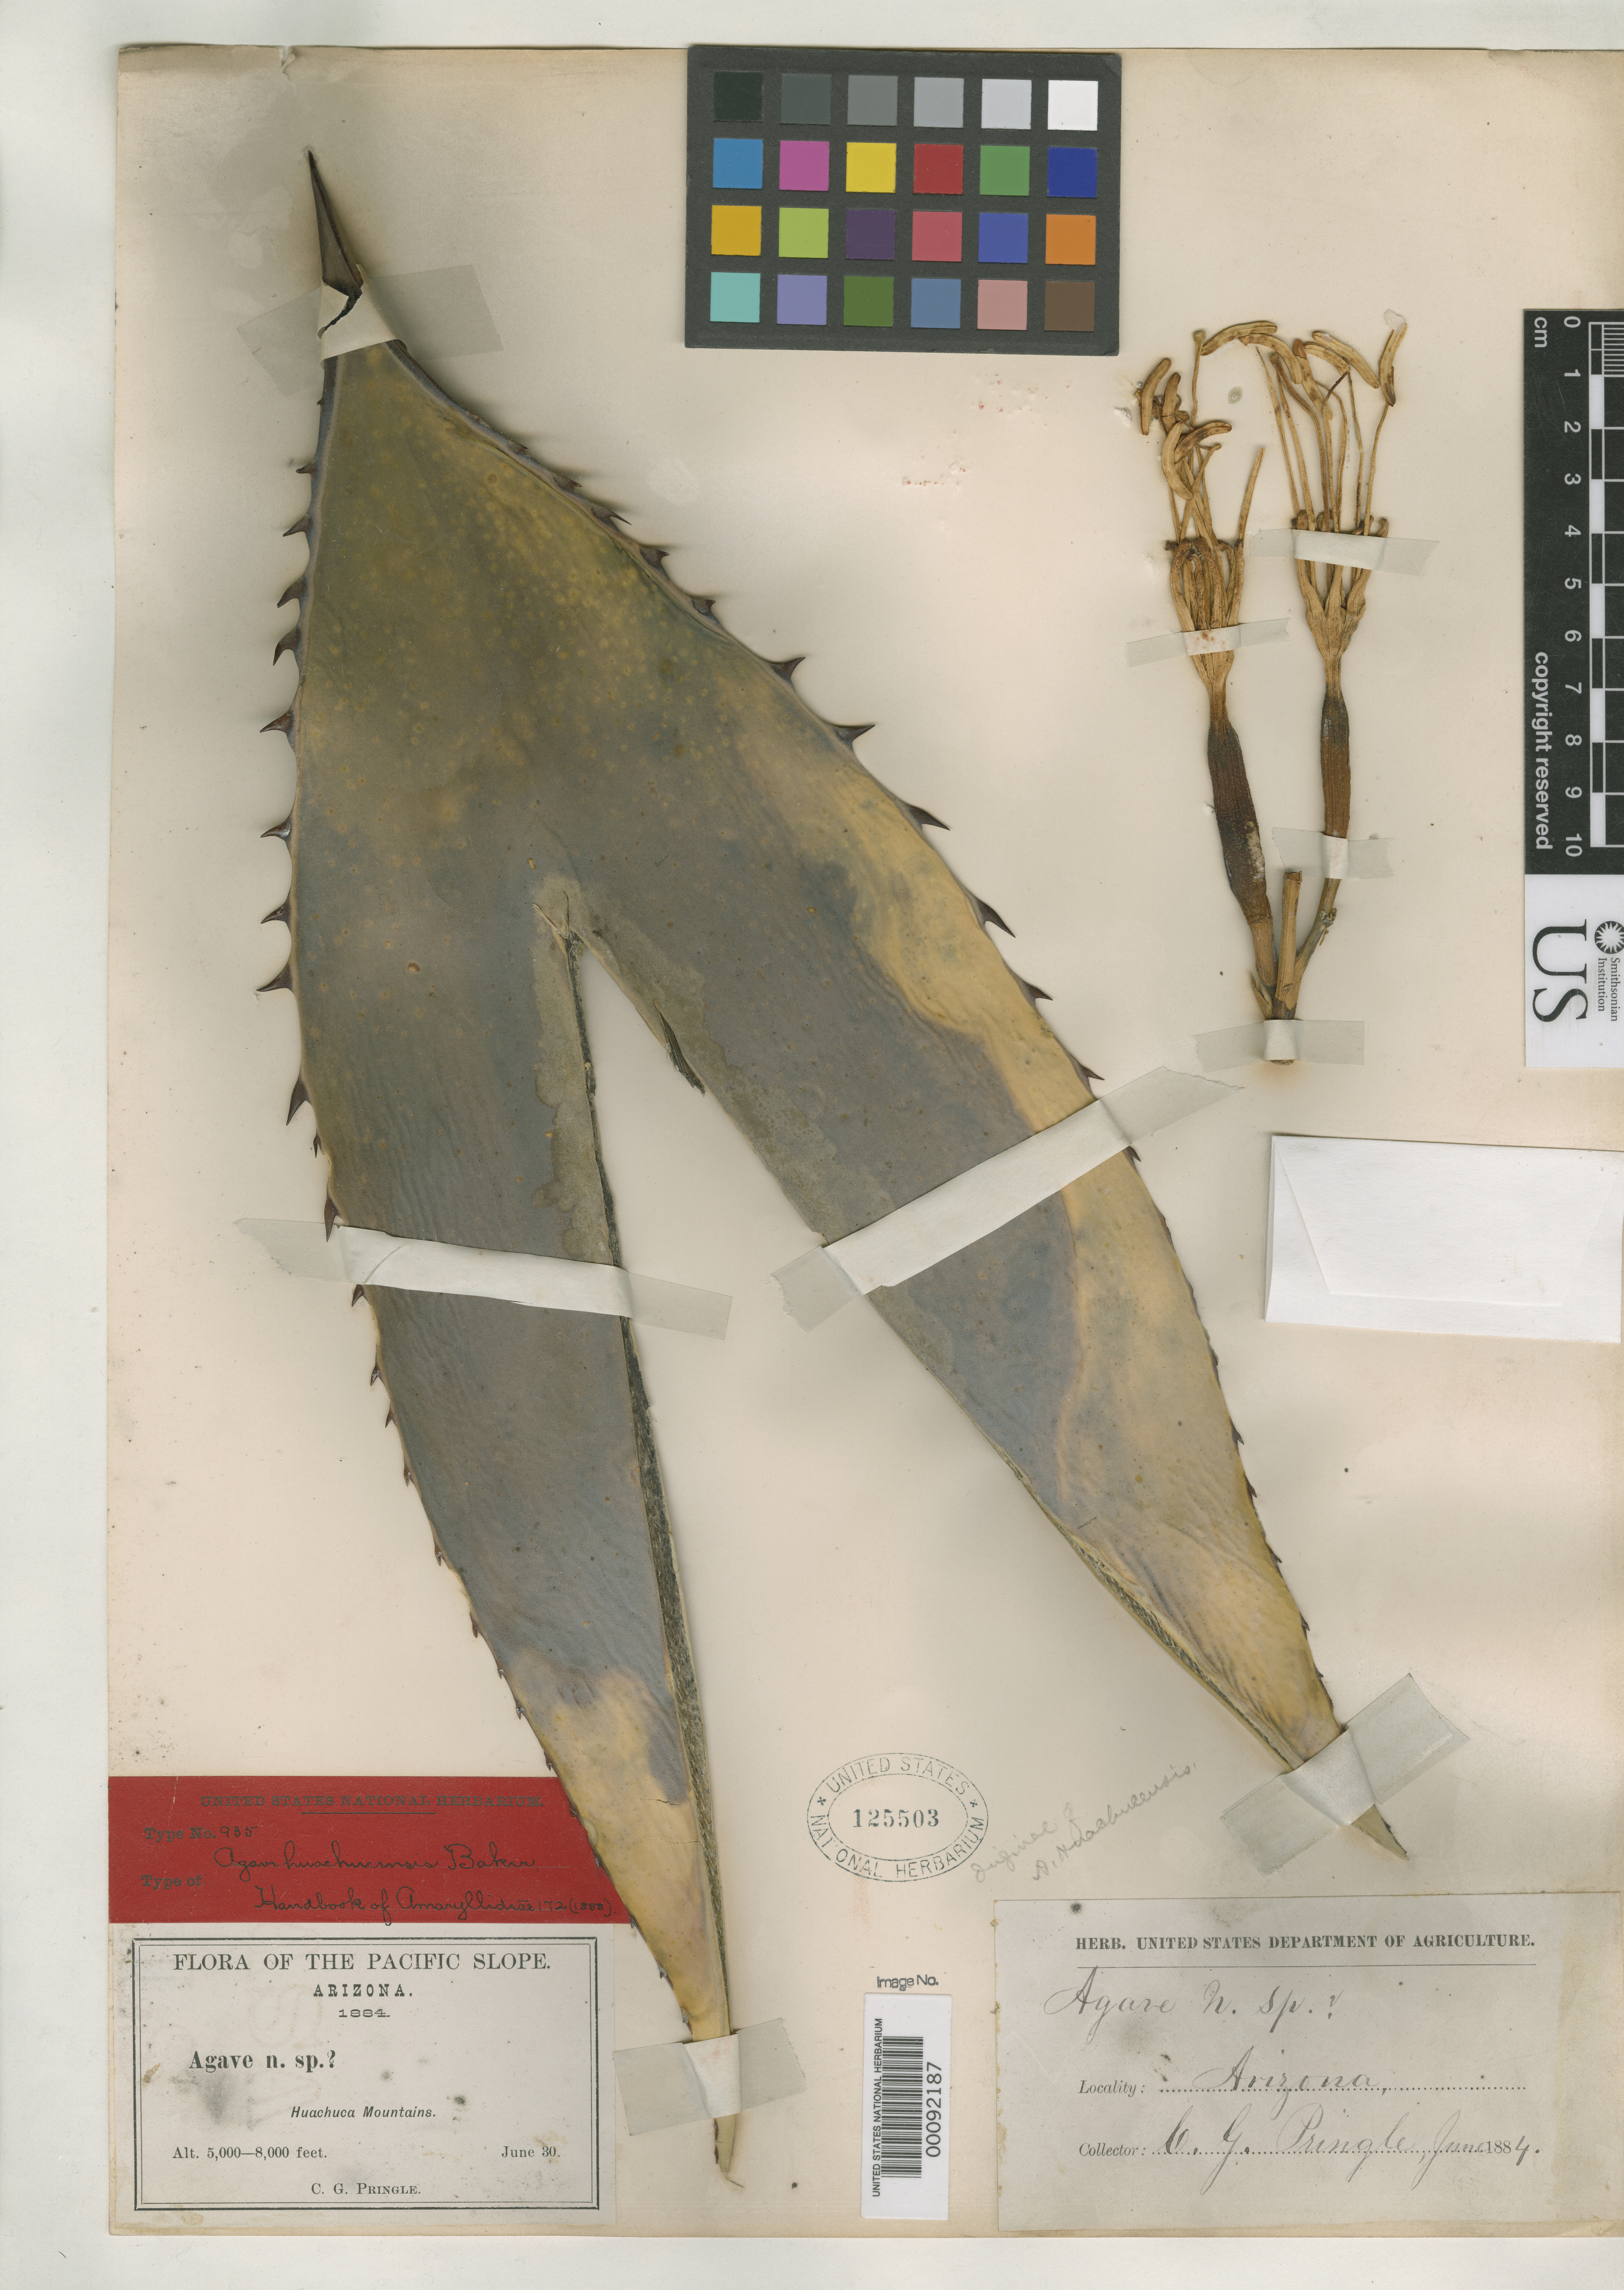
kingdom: Plantae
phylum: Tracheophyta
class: Liliopsida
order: Asparagales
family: Asparagaceae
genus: Agave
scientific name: Agave huachucensis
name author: Baker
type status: Type Collection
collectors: C. G. Pringle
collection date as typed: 30 Jun 1884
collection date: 1884-06-30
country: United States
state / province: Arizona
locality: Huachuca Mountains.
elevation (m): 1524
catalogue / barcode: US 125503